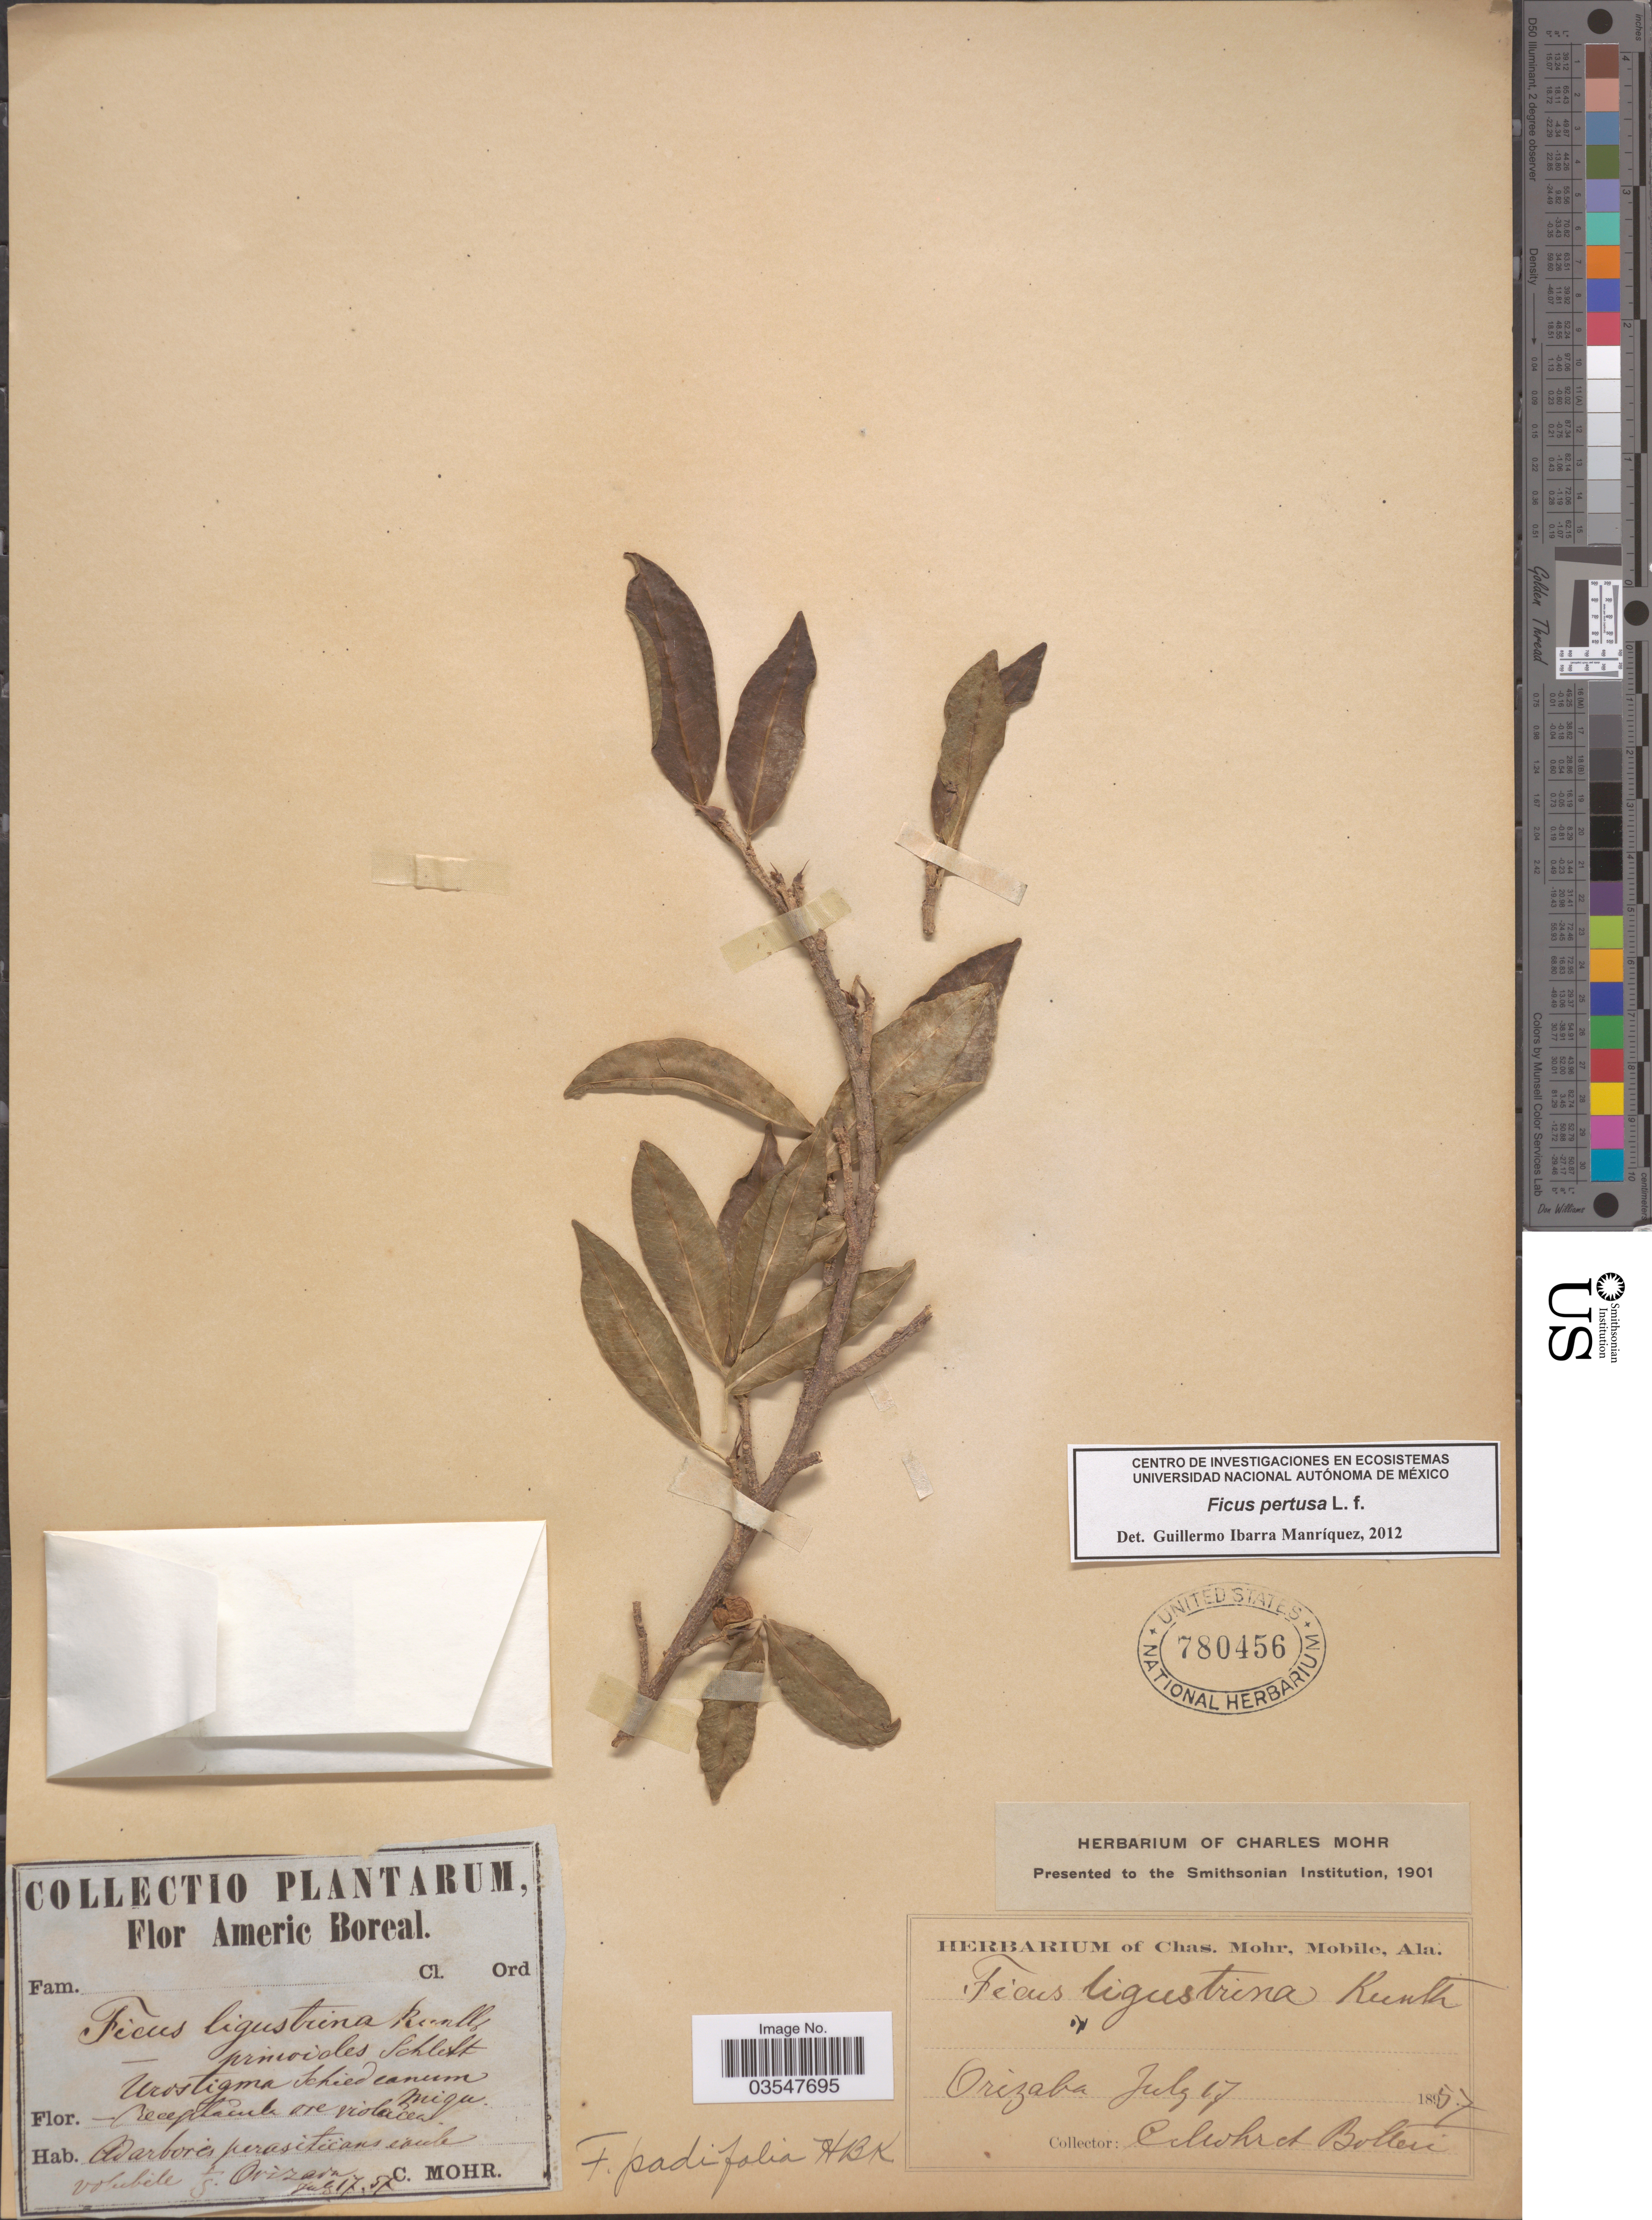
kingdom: Plantae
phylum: Tracheophyta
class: Magnoliopsida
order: Rosales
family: Moraceae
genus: Ficus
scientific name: Ficus padifolia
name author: Kunth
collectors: Mohr, C. T. (herbarium) & -. Botteri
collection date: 1857-07-17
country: Mexico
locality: Orizaba.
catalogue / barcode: US 780456